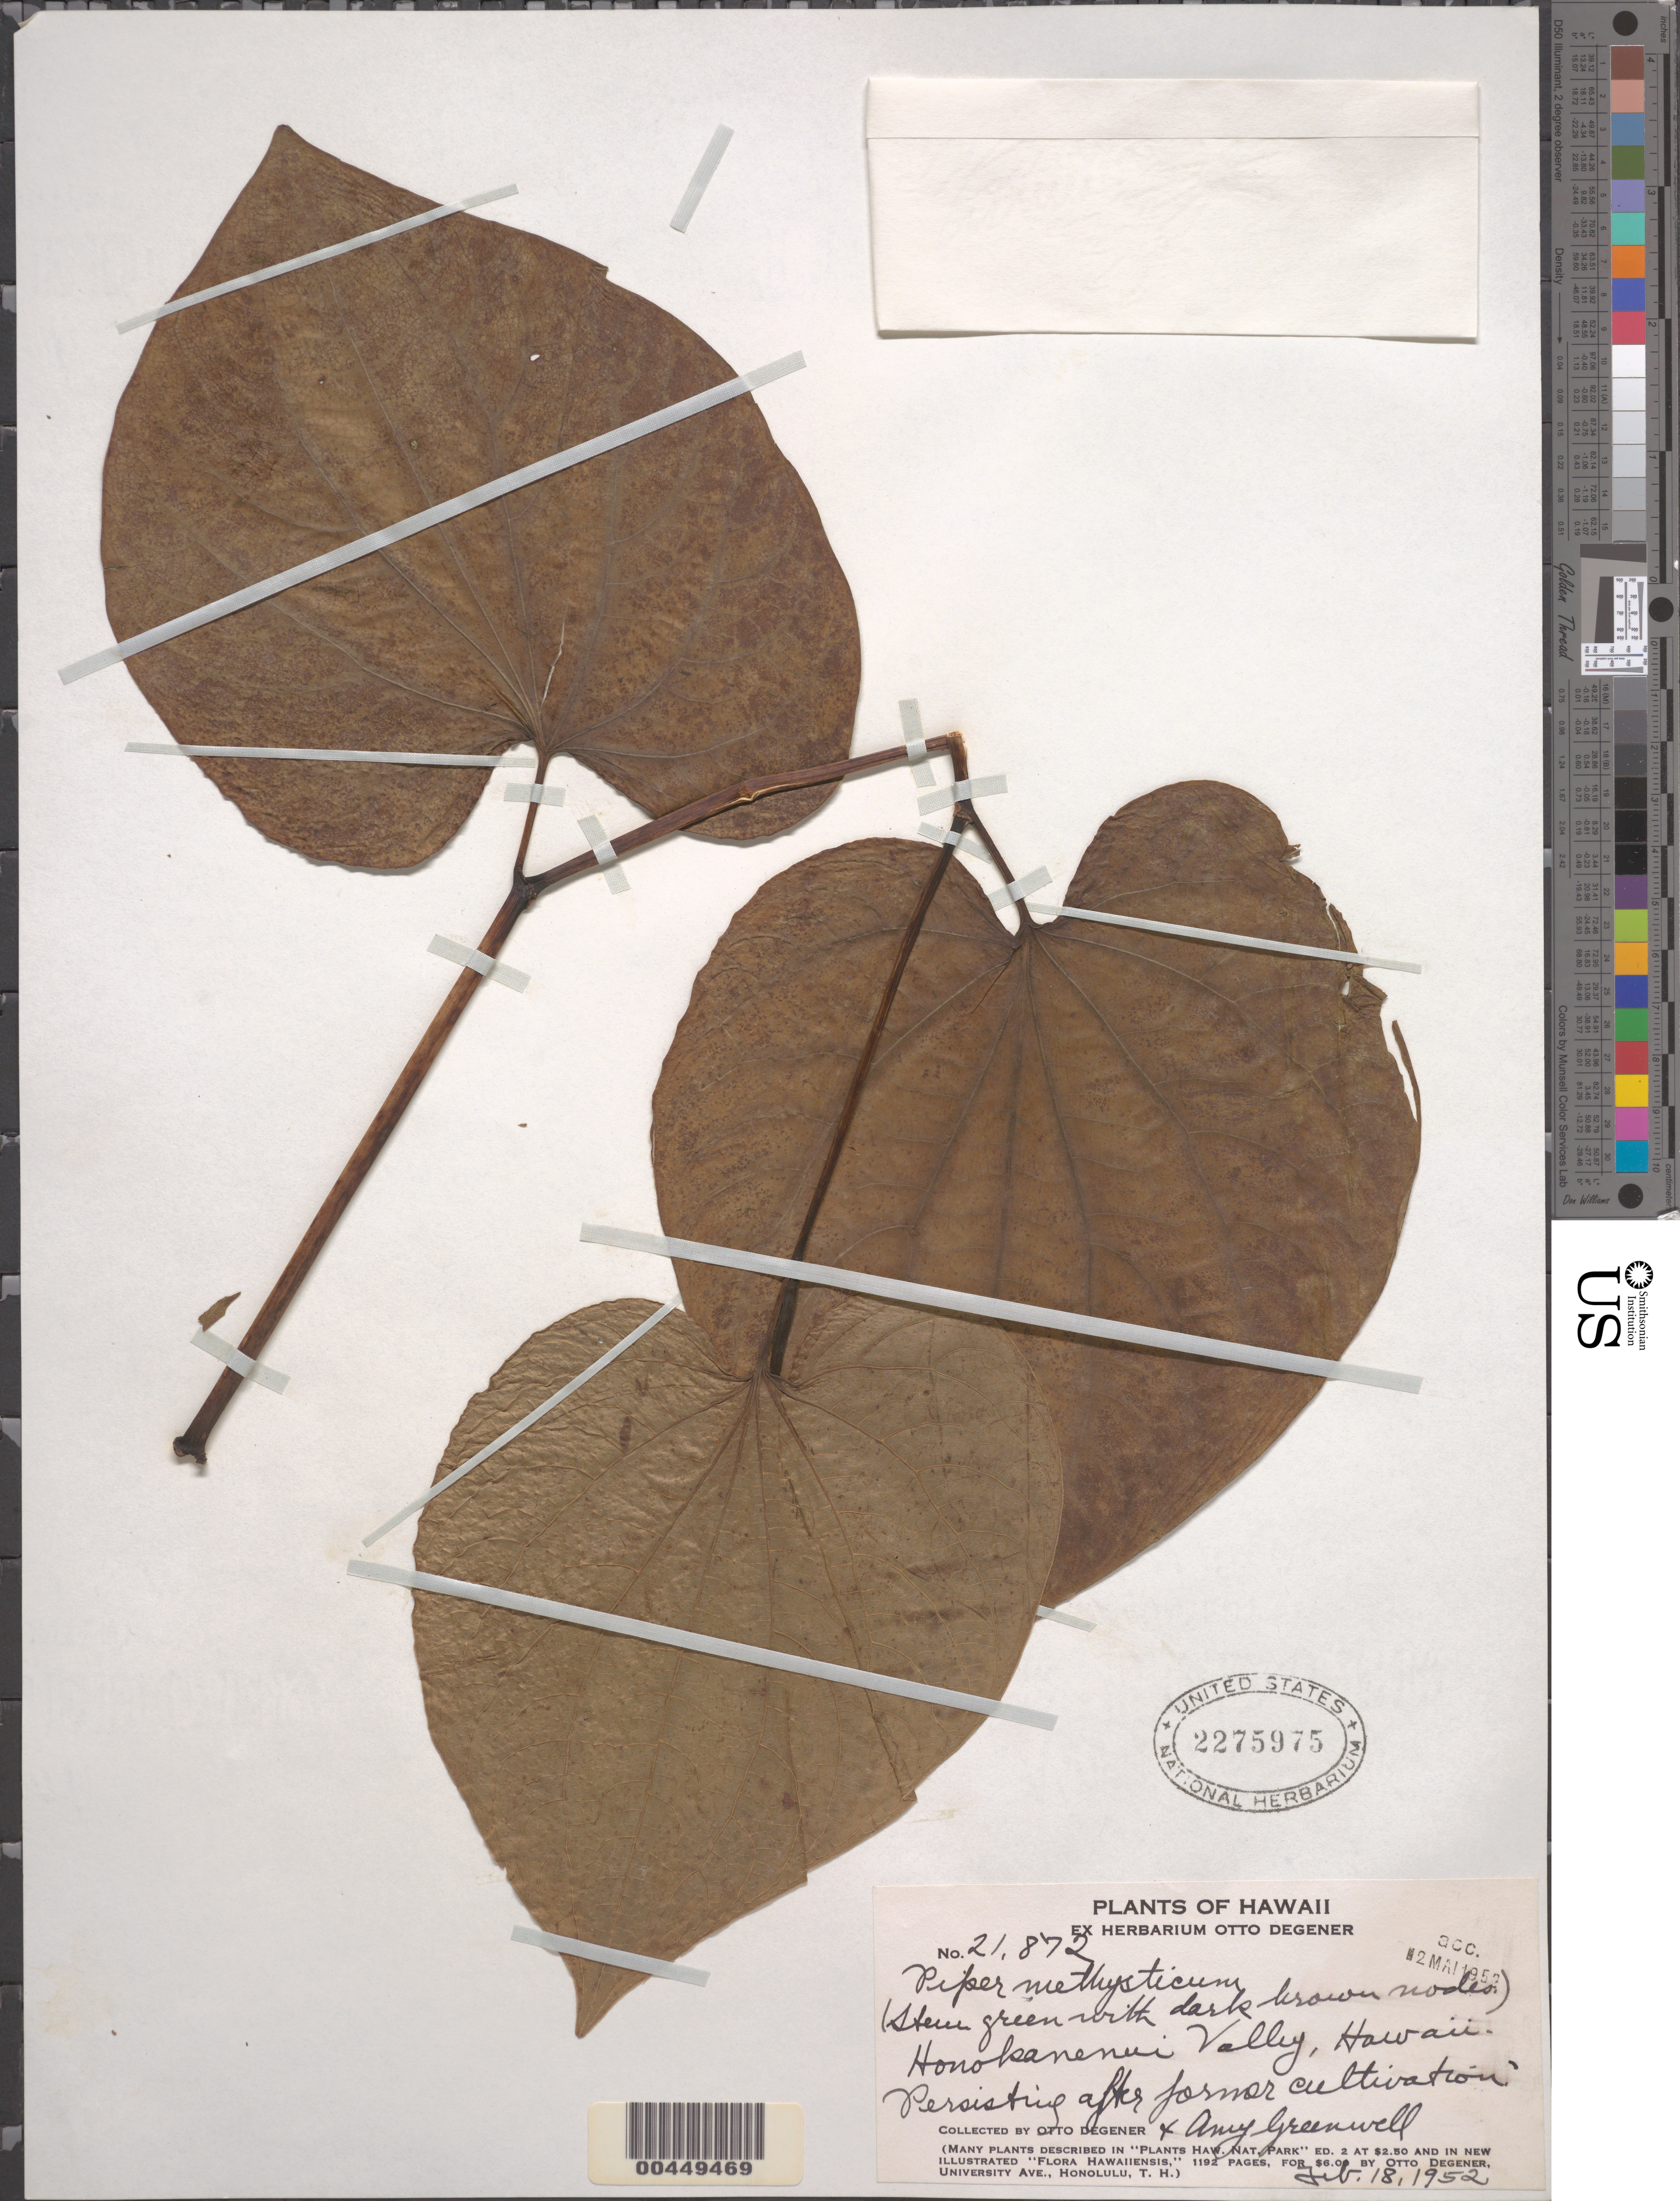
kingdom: Plantae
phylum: Tracheophyta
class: Magnoliopsida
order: Piperales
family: Piperaceae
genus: Piper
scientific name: Piper methysticum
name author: J.R. Forst. & G. Forst.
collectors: O. Degener & A. B. Greenwell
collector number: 21872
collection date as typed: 18 Feb 1952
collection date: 1952-02-18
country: United States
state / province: Hawaii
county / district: Hawaii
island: Hawaii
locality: Honokanenui Valley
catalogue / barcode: US 2275975